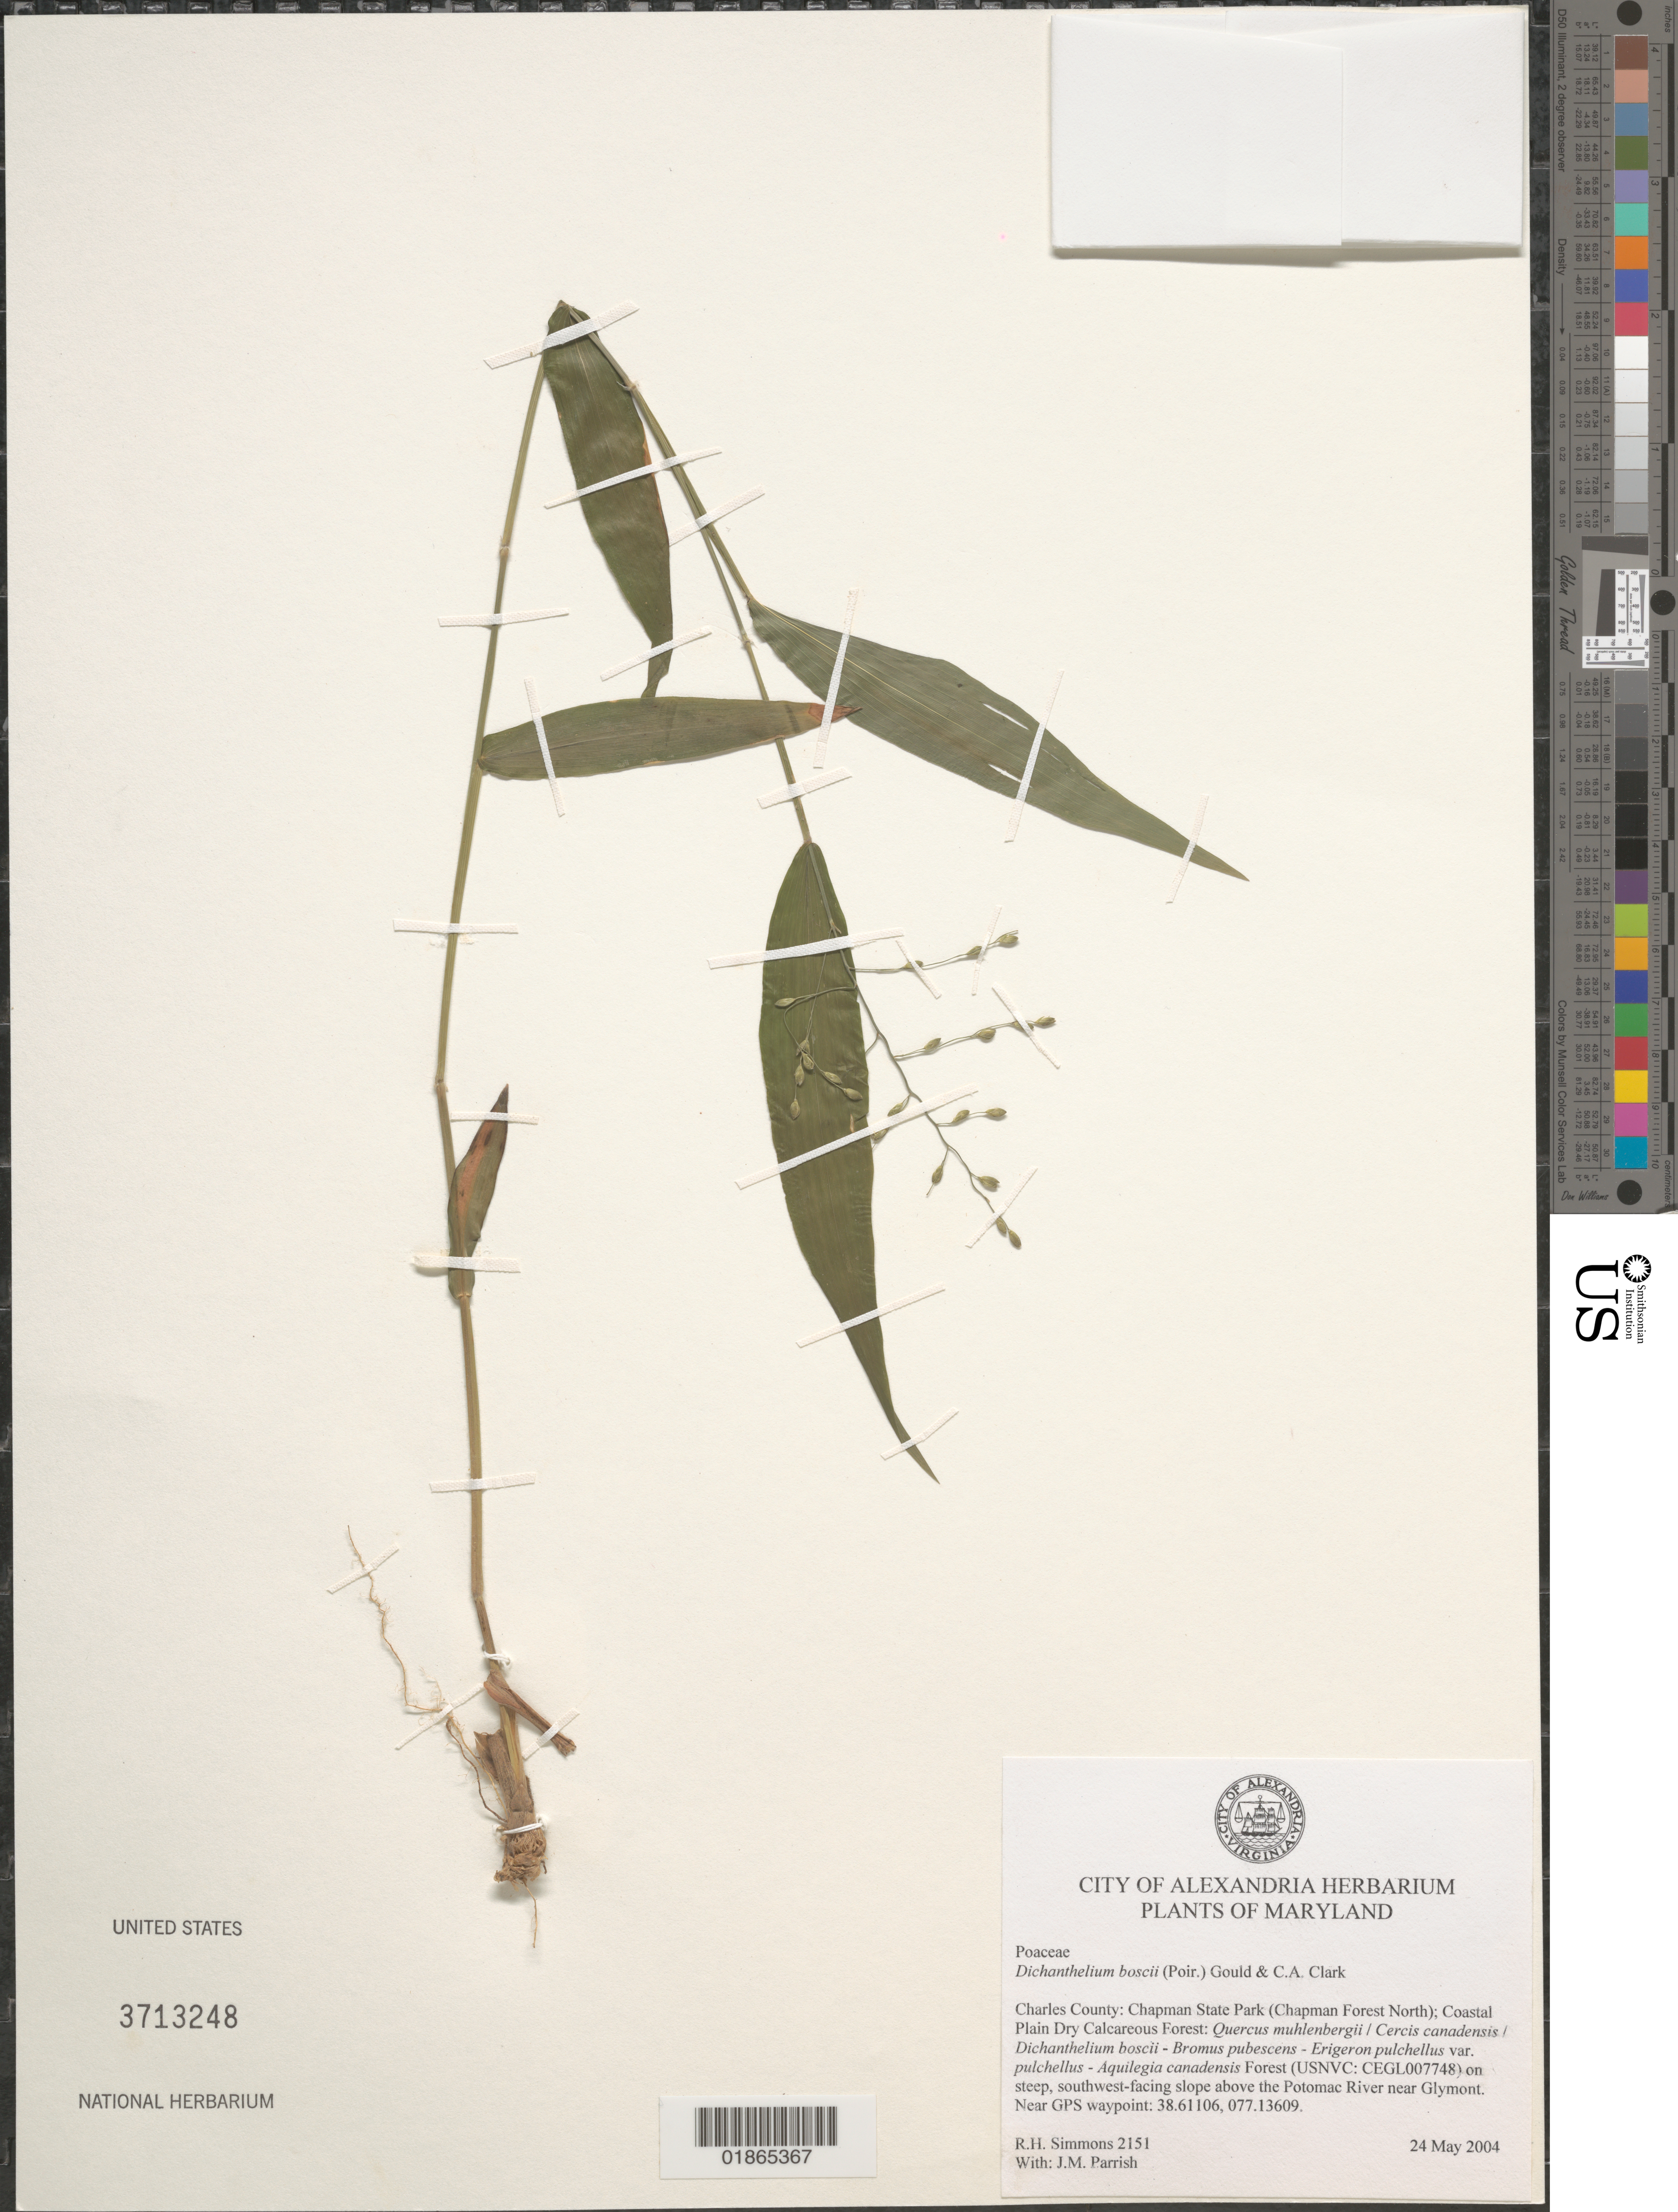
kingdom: Plantae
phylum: Tracheophyta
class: Liliopsida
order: Poales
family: Poaceae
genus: Dichanthelium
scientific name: Dichanthelium boscii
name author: (Poir.) Gould & C.A. Clark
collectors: R. H. Simmons & J. Parrish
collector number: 2151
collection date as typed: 24 May 2004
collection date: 2004-05-24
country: United States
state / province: Maryland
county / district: Charles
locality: Chapman State Park (Chapman Forest North); southwest-facing slope above the Potomac River near Glymont.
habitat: Coastal Plain Dry Calcareous Forest.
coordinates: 38.61106, 077.13609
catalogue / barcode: US 3713248